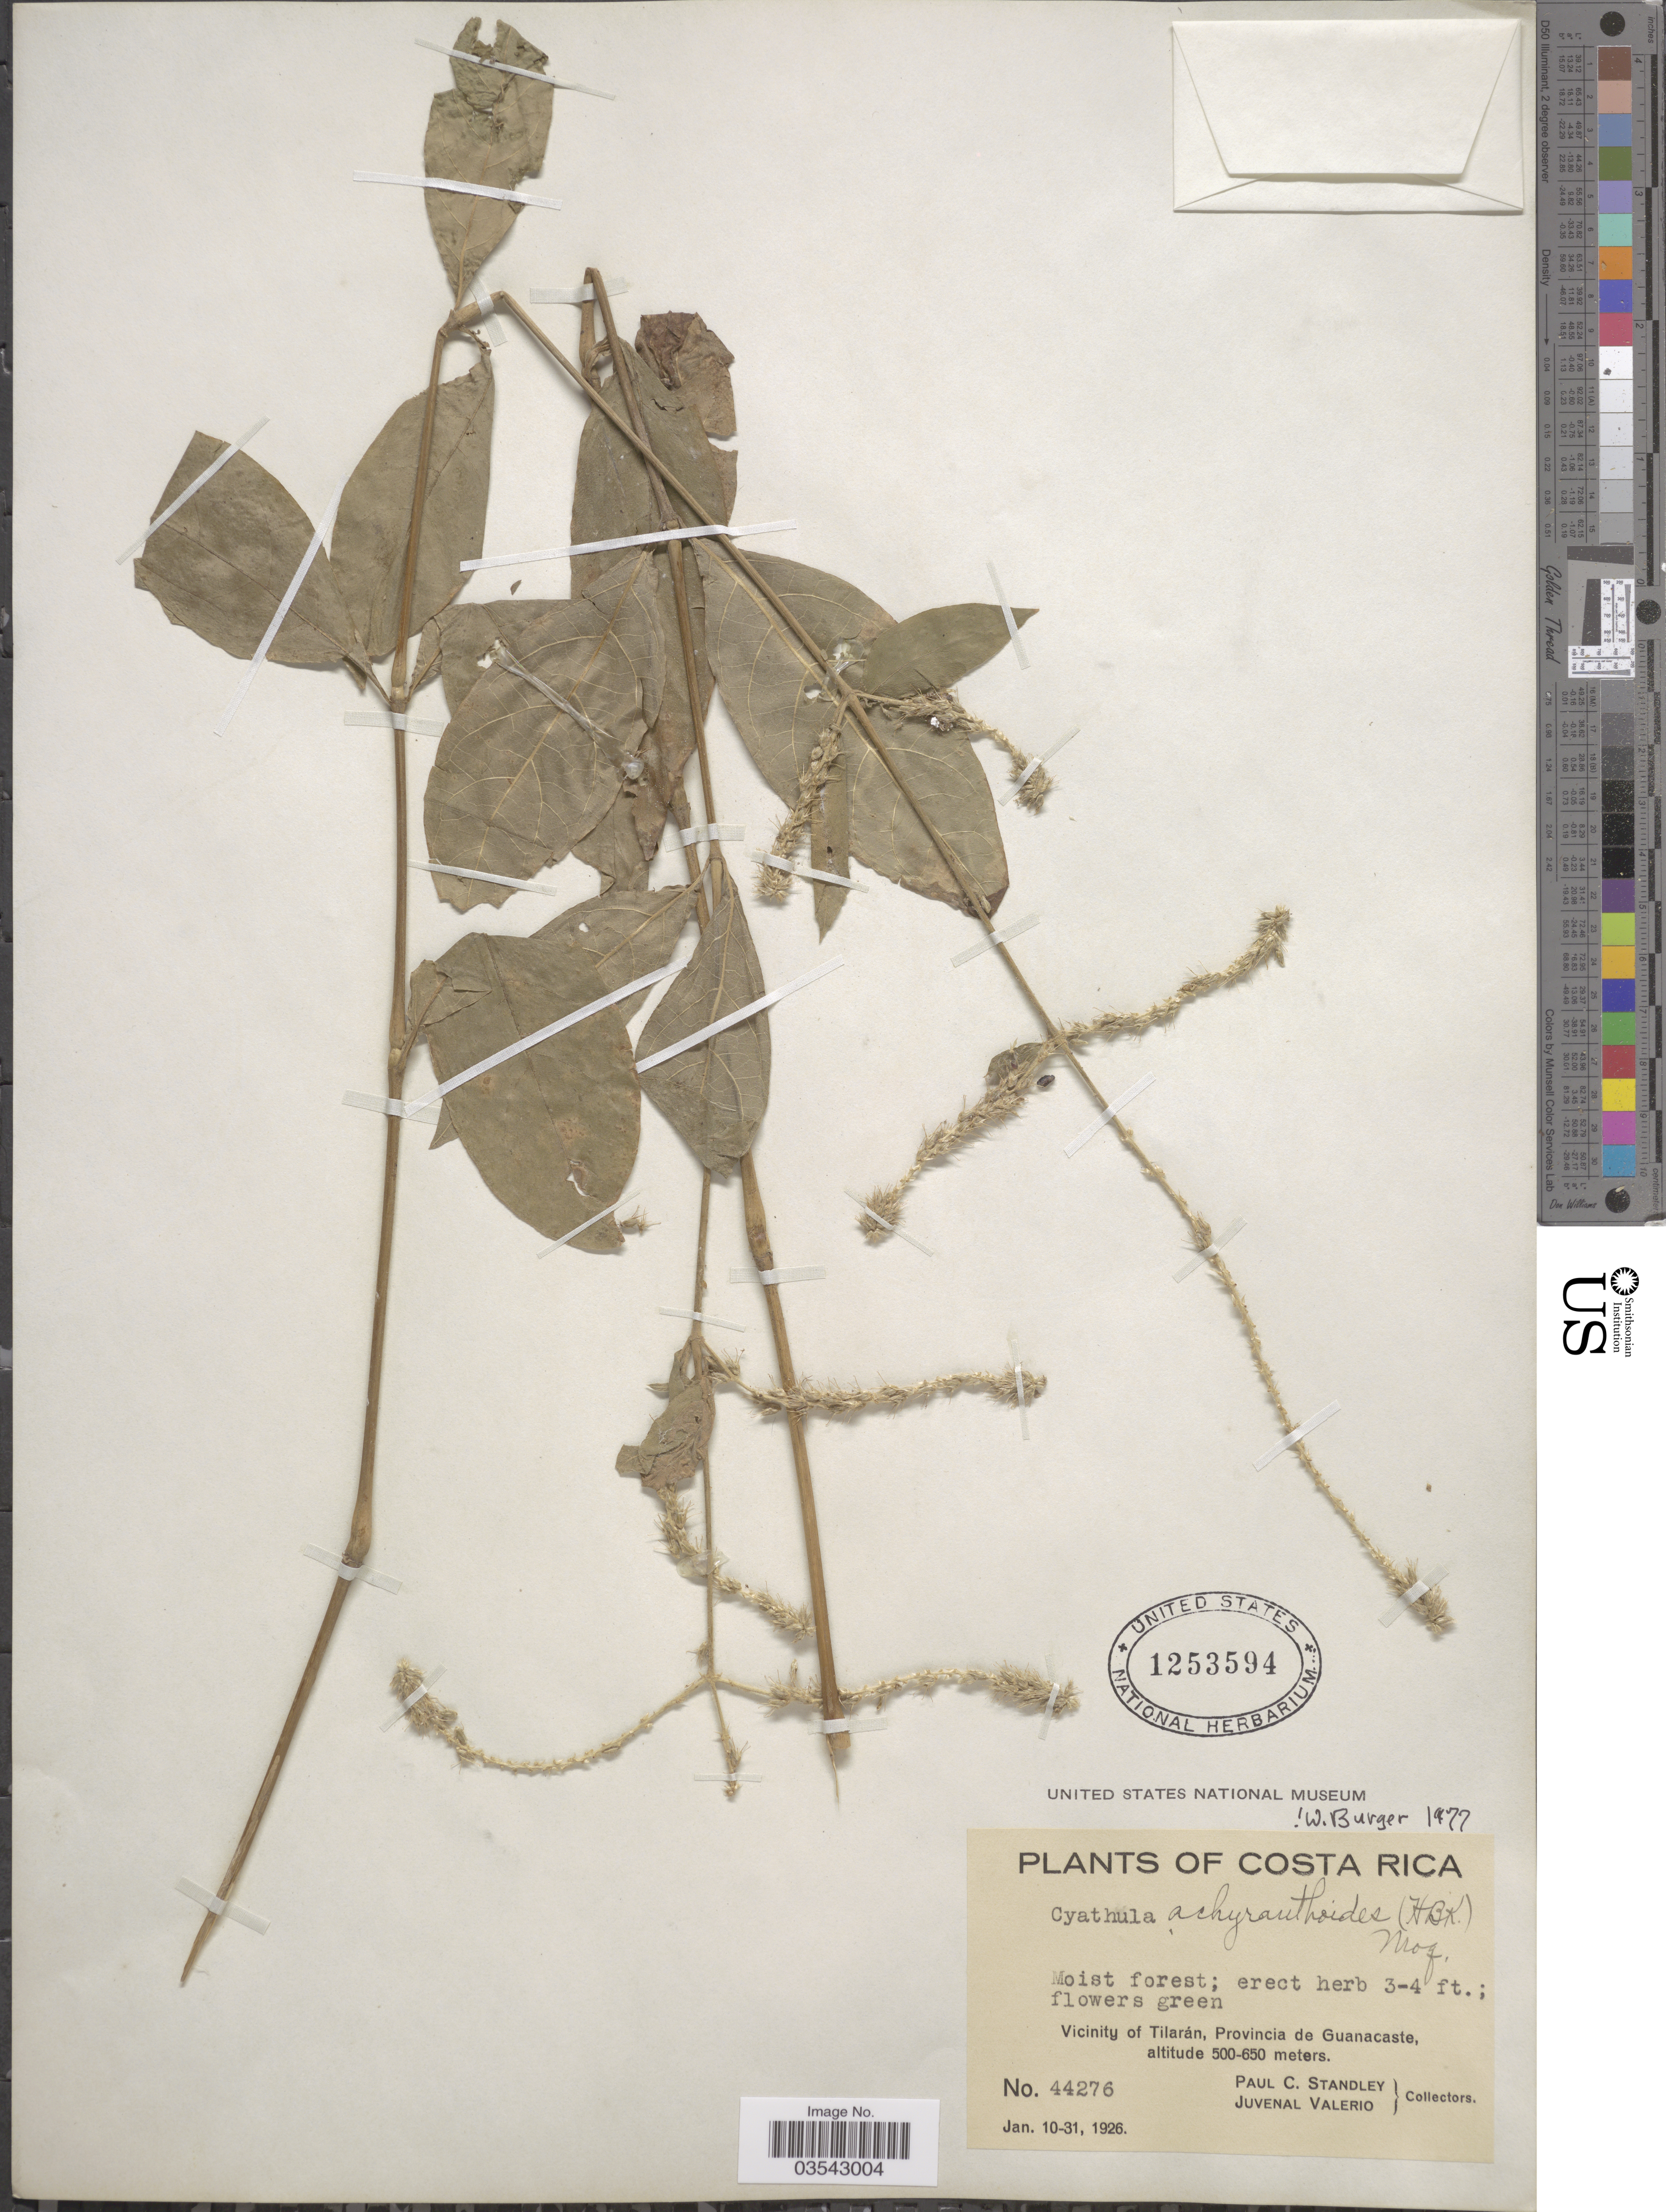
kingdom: Plantae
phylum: Tracheophyta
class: Magnoliopsida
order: Caryophyllales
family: Amaranthaceae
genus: Cyathula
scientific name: Cyathula achyranthoides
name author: (Kunth) Moq.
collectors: P. C. Standley & J. Valerio R.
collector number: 44276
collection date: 1926-01-10/1926-01-31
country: Costa Rica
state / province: Guanacaste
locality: Vicinity of Tilarán.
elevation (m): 500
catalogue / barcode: US 1253594